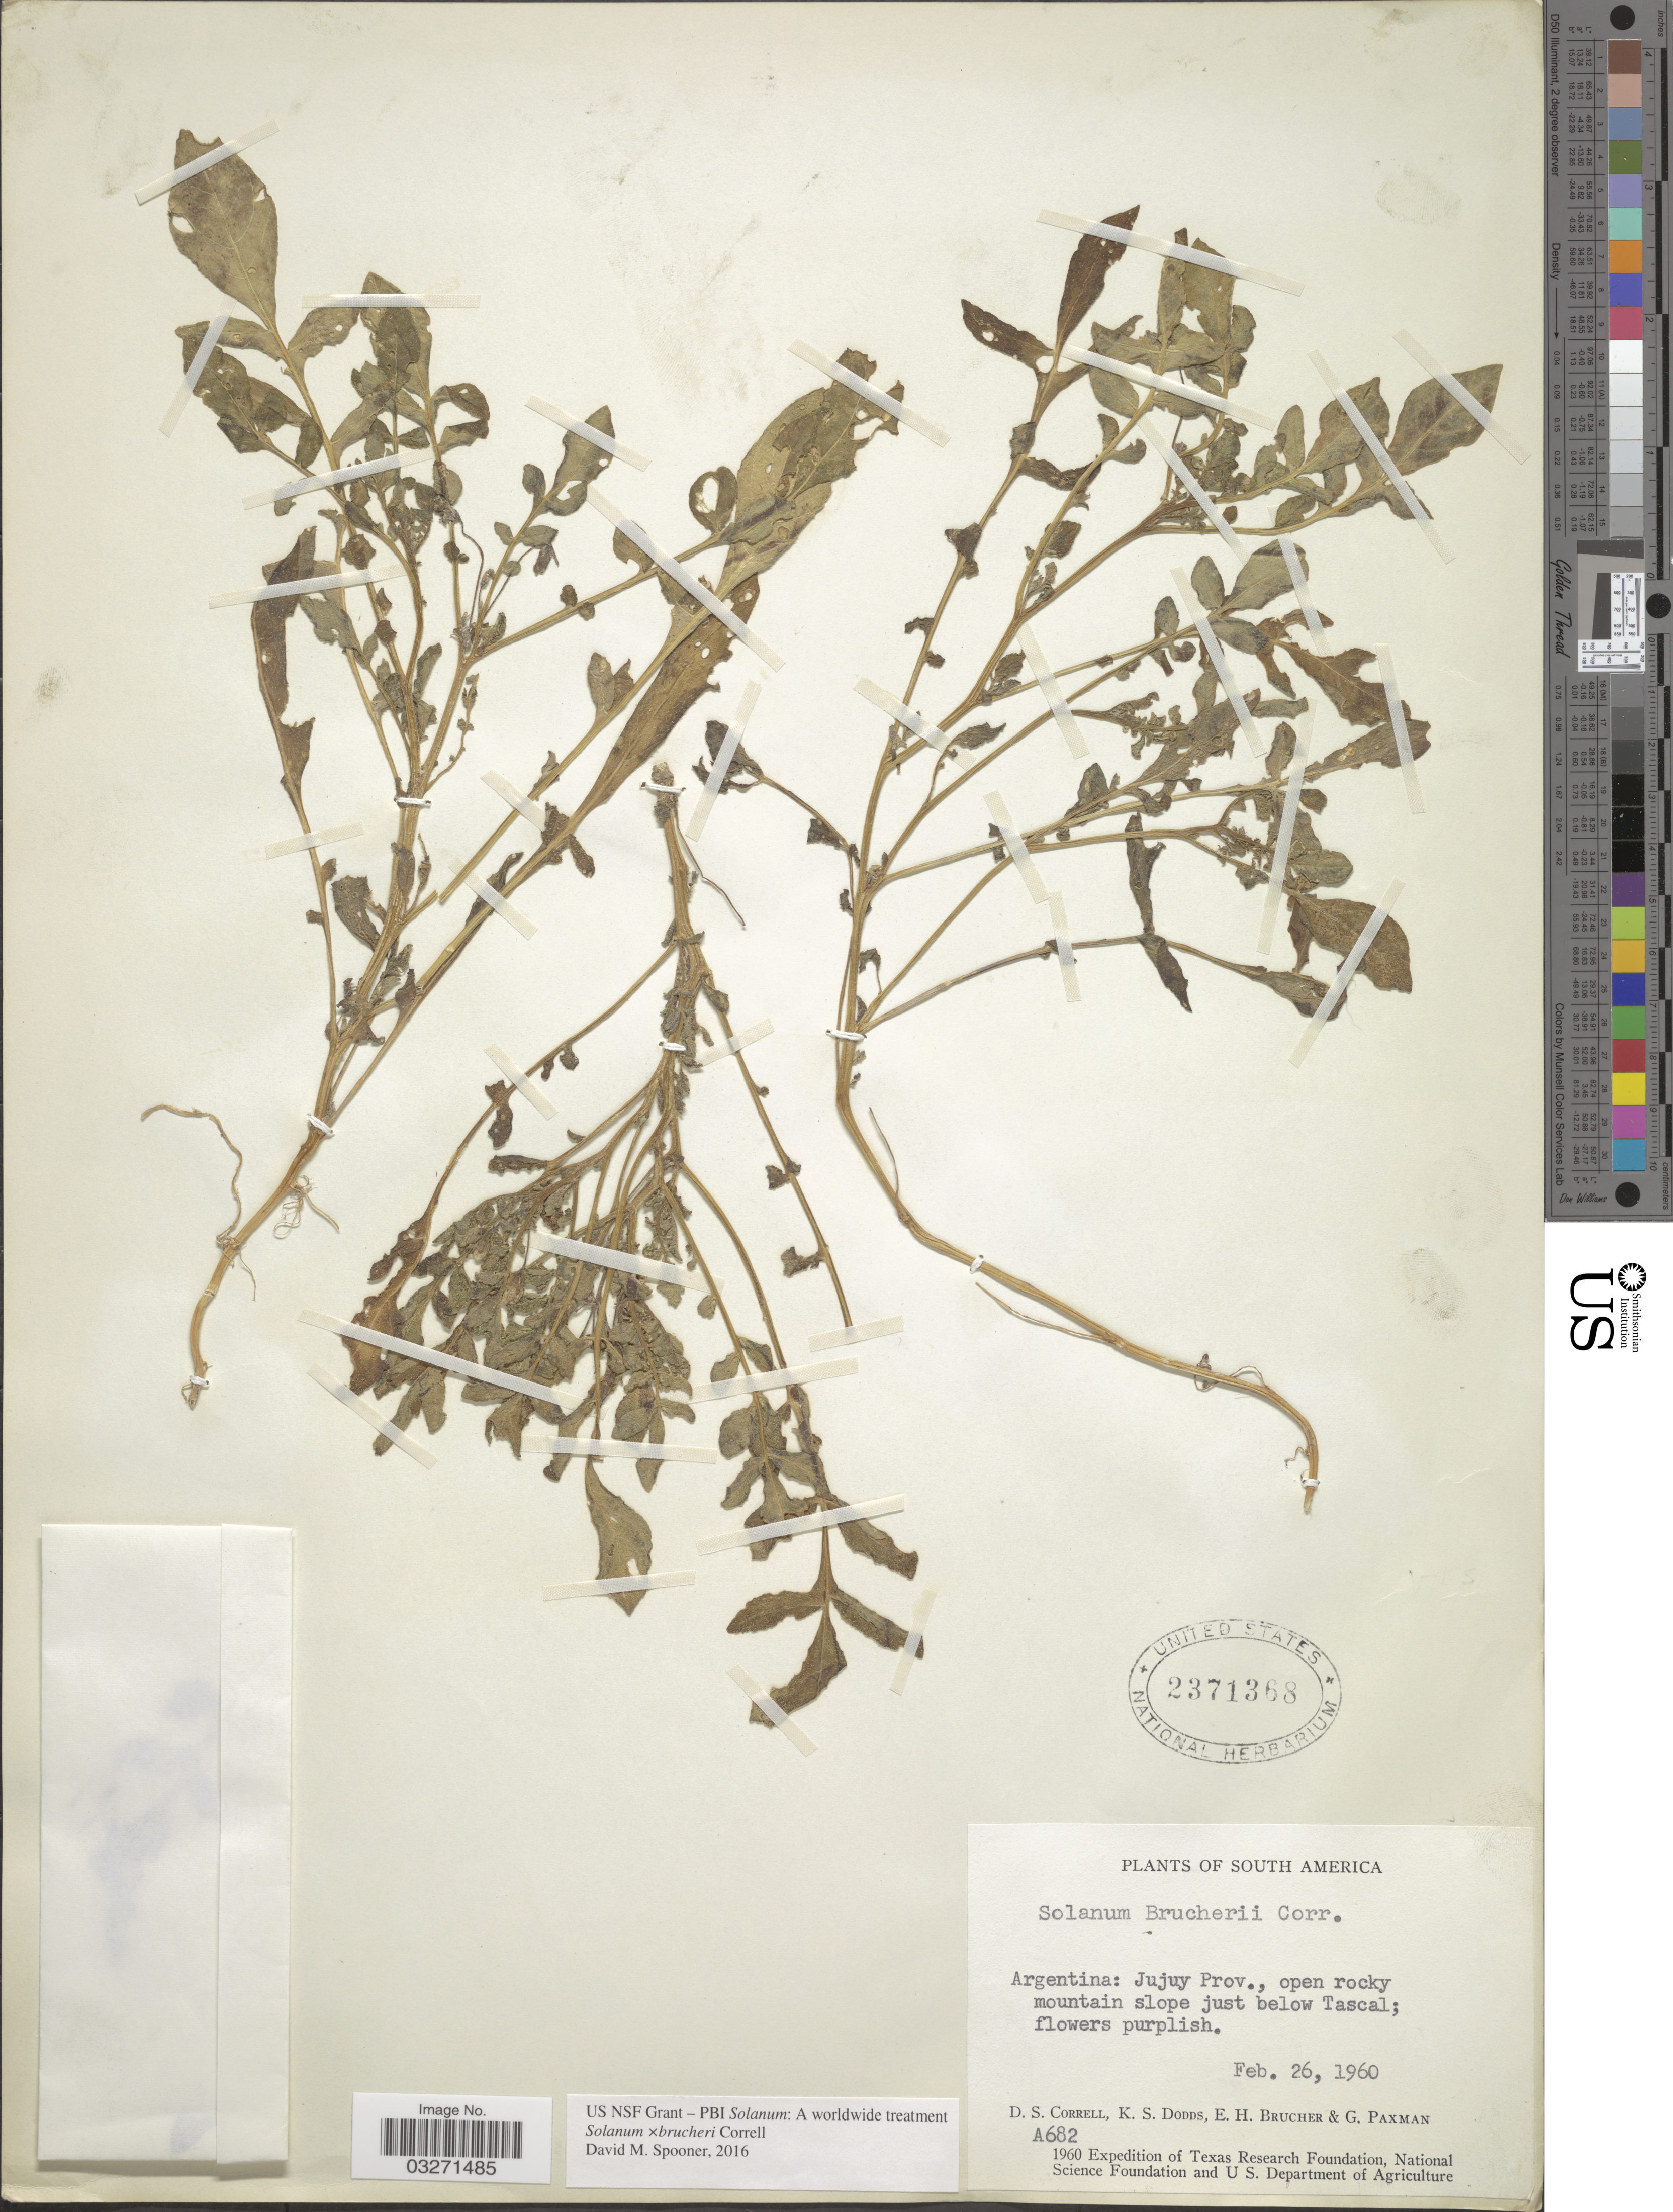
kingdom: Plantae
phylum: Tracheophyta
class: Magnoliopsida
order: Solanales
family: Solanaceae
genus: Solanum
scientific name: Solanum x brucheri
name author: Correll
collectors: D. S. Correll, K. Dodds, E. Brucher & G. Paxman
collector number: A682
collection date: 1960-02-26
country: Argentina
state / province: Jujuy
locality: Open rocky mountain slope just below Tascal.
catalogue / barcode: US 2371368